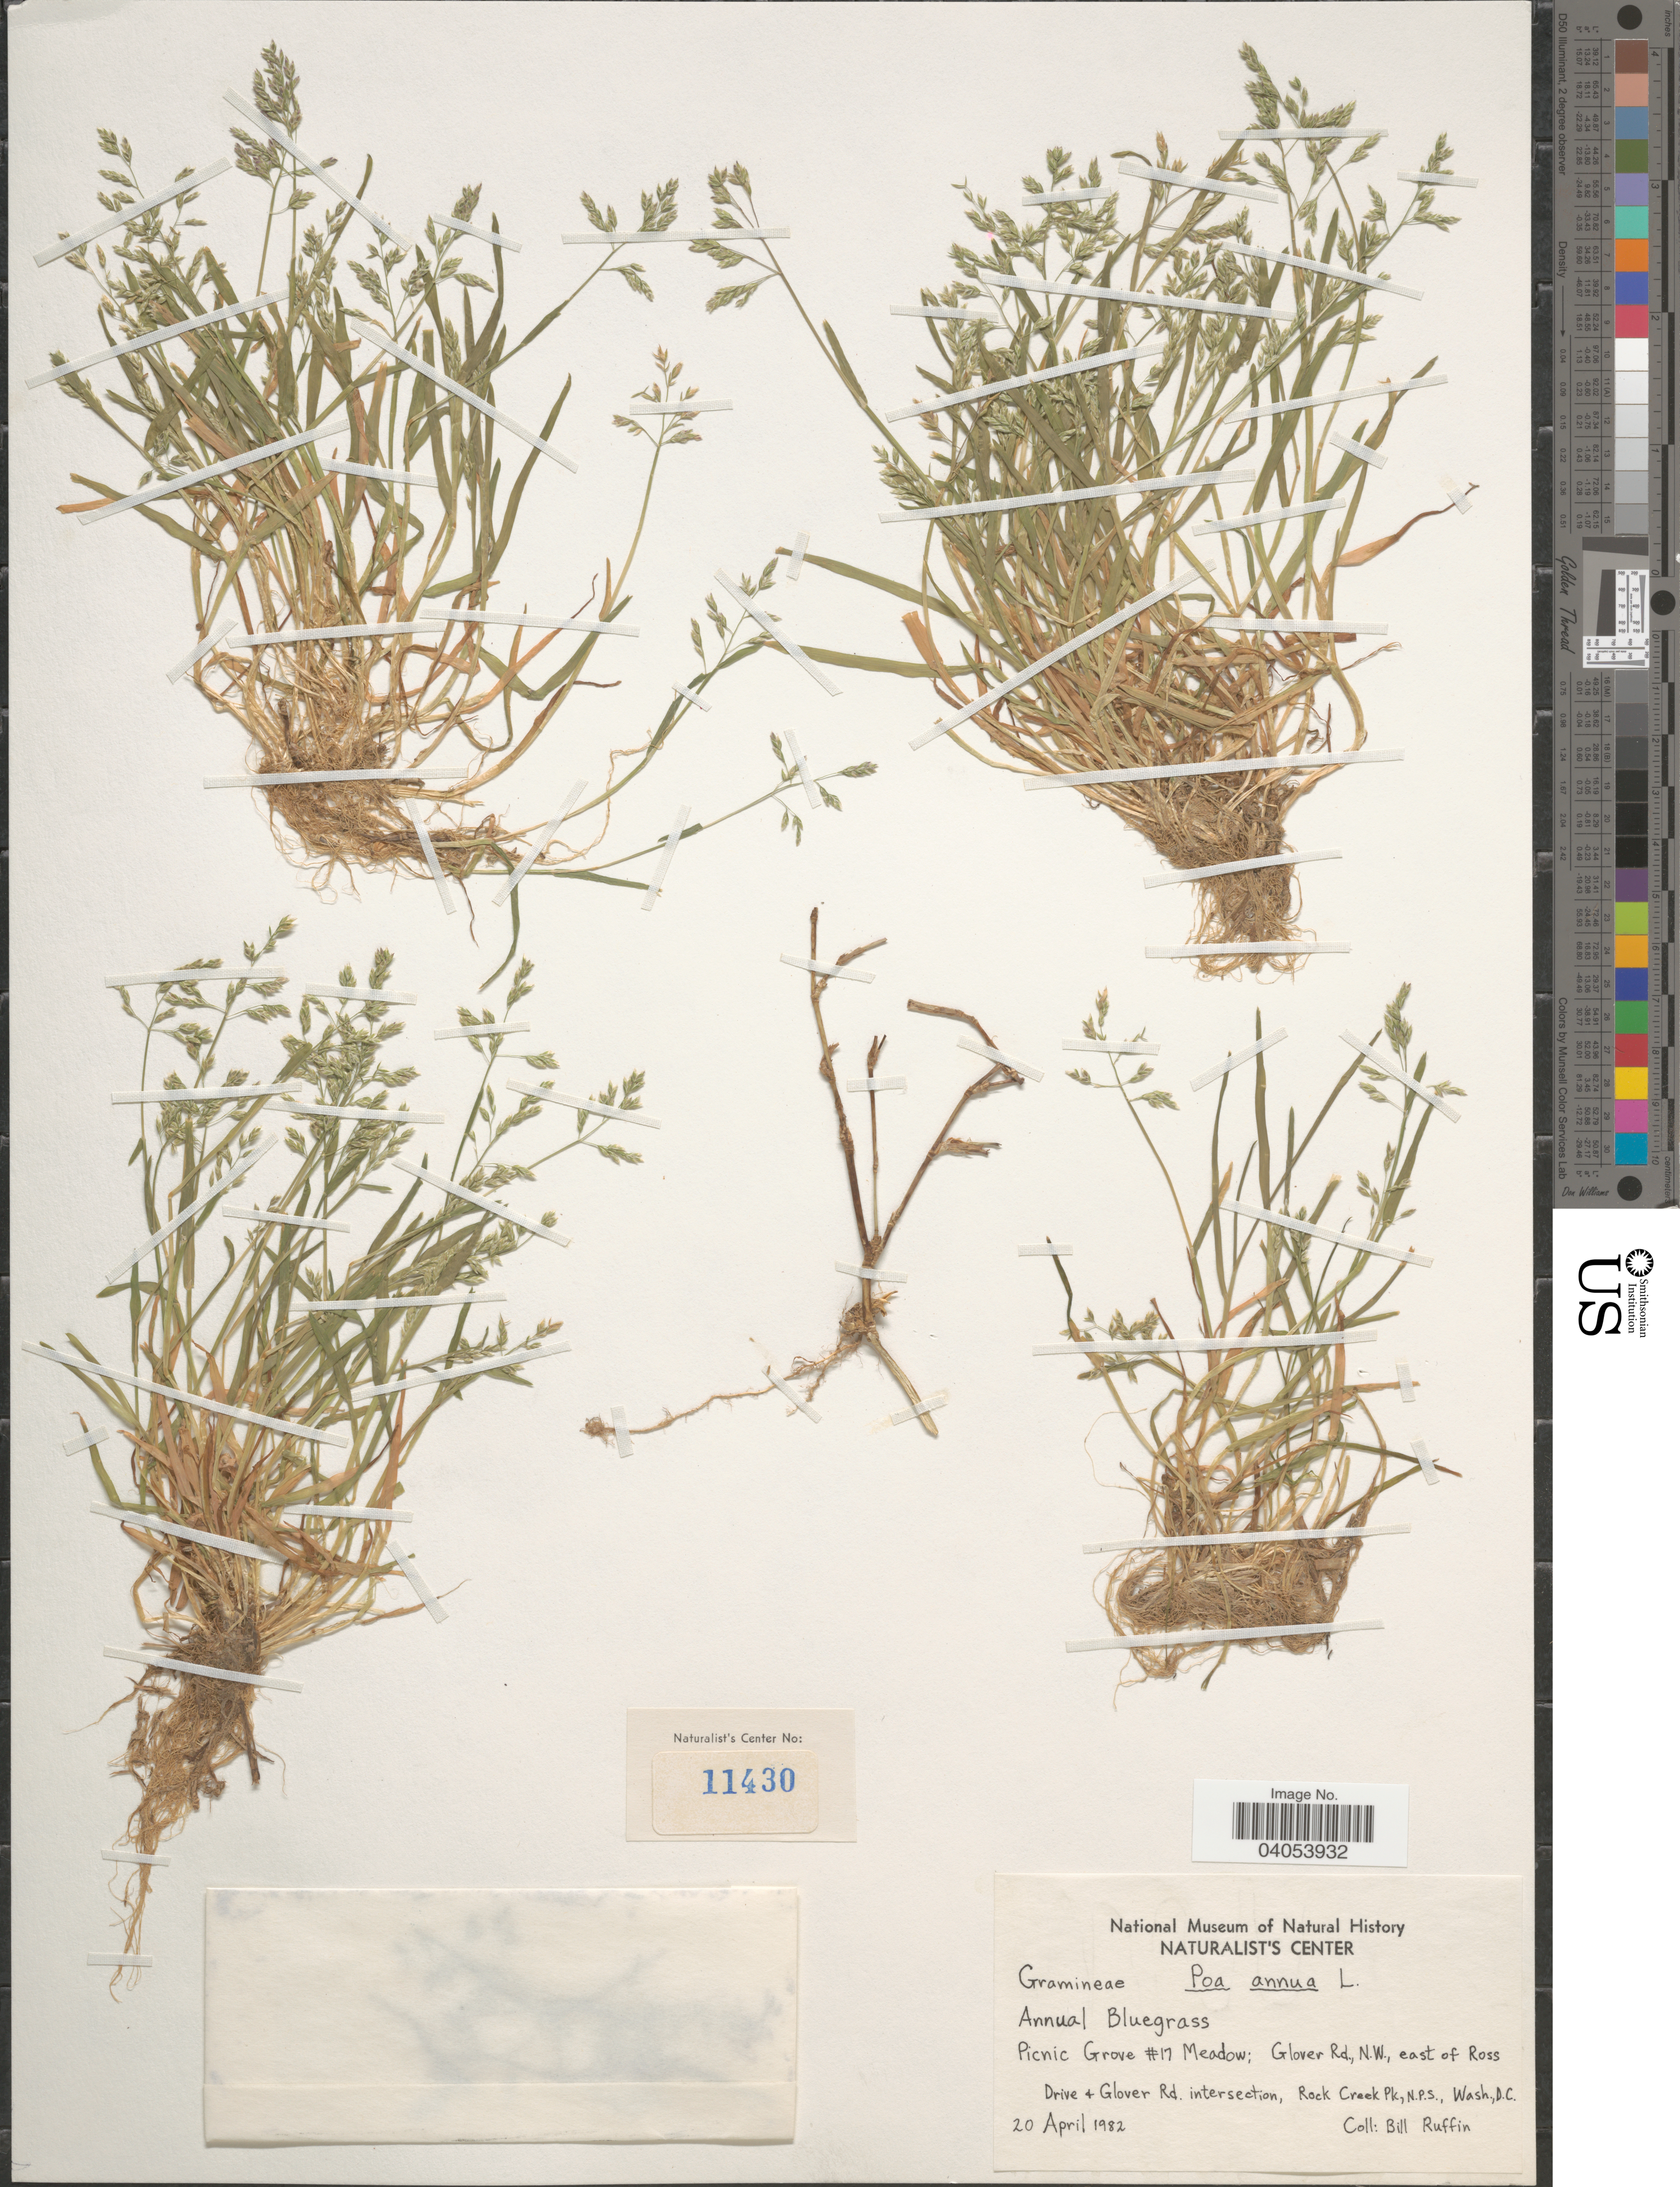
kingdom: Plantae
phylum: Tracheophyta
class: Liliopsida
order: Poales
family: Poaceae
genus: Poa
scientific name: Poa annua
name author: L.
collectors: B. Ruffin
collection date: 1982-04-20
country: United States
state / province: District of Columbia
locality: Picnic Grove #17 Meadow; Glover Rd., N.W., east of Ross Drive & Glover Rd. intersection, Rock Creek Pk., N.P.S., Wash.,D.C.